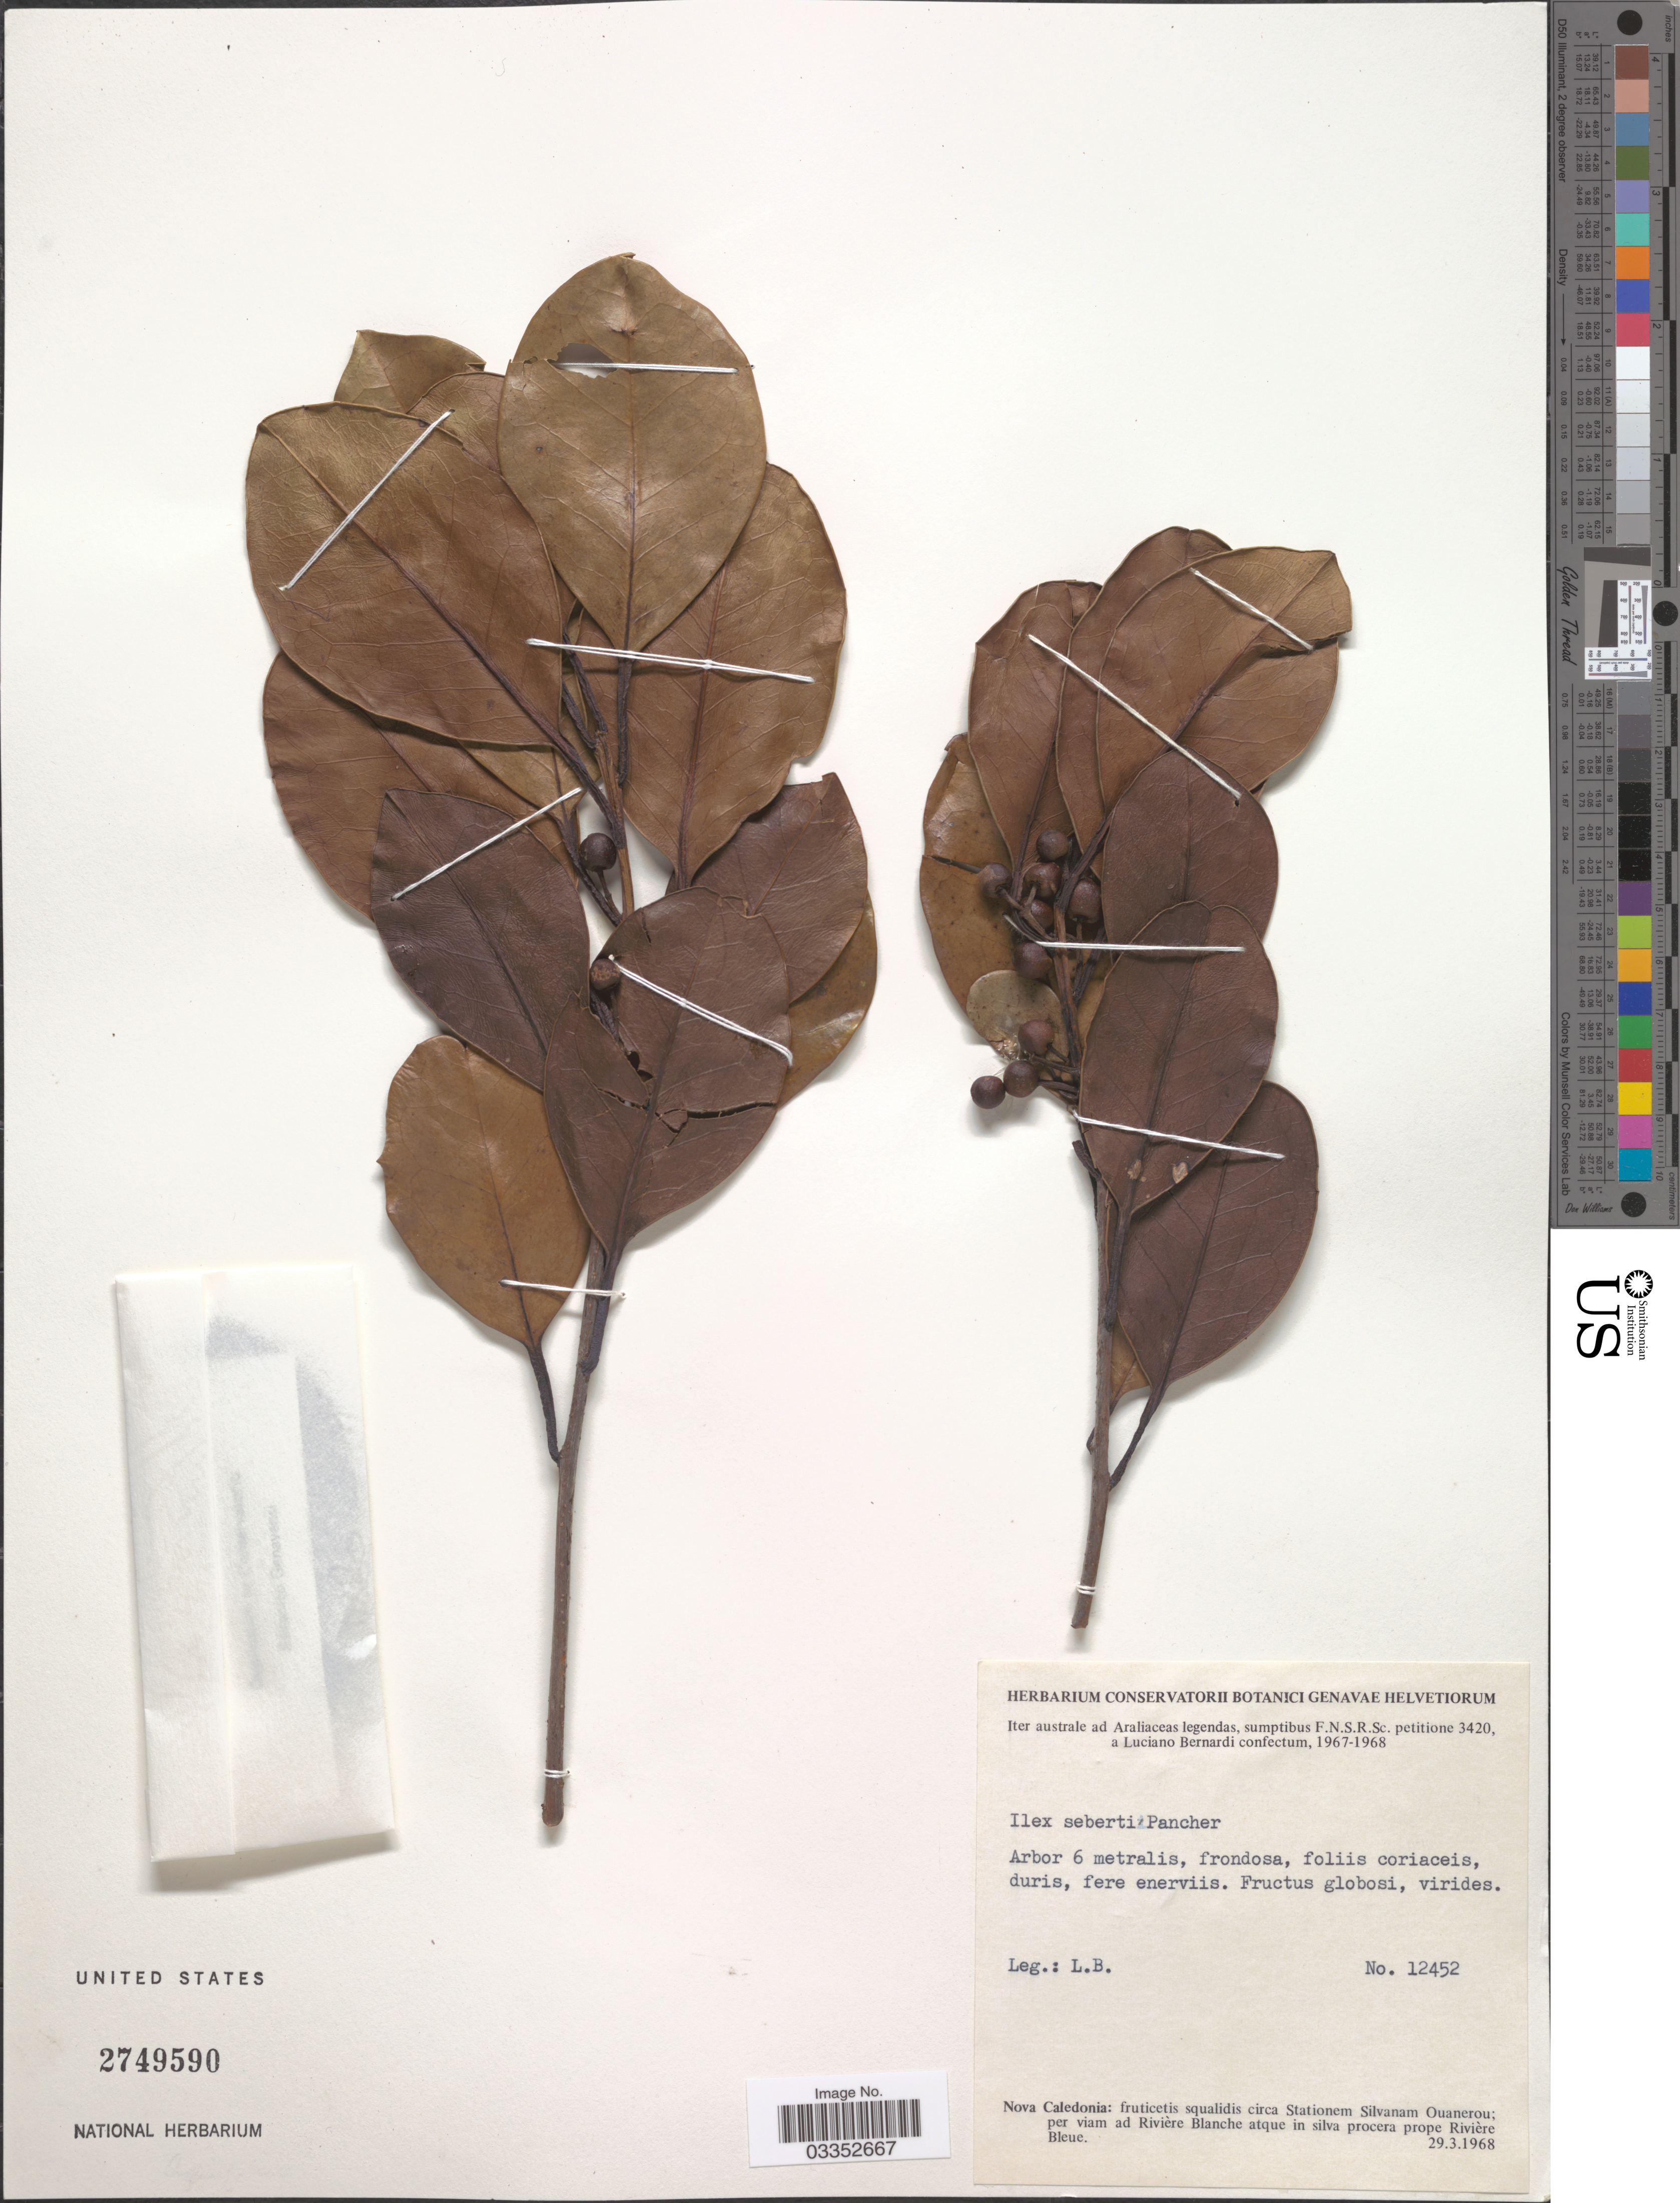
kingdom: Plantae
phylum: Tracheophyta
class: Magnoliopsida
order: Aquifoliales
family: Aquifoliaceae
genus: Ilex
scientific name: Ilex sebertii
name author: Pancher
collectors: L. Bernardi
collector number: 12452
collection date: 1968-03-29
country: New Caledonia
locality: Nova Caledonia: fruticetis squalidis circa Stationem Silvanam Ouanerou; per viam ad Rivière Blanche atque in silva procera prope Rivière Bleue.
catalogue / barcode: US 2749590